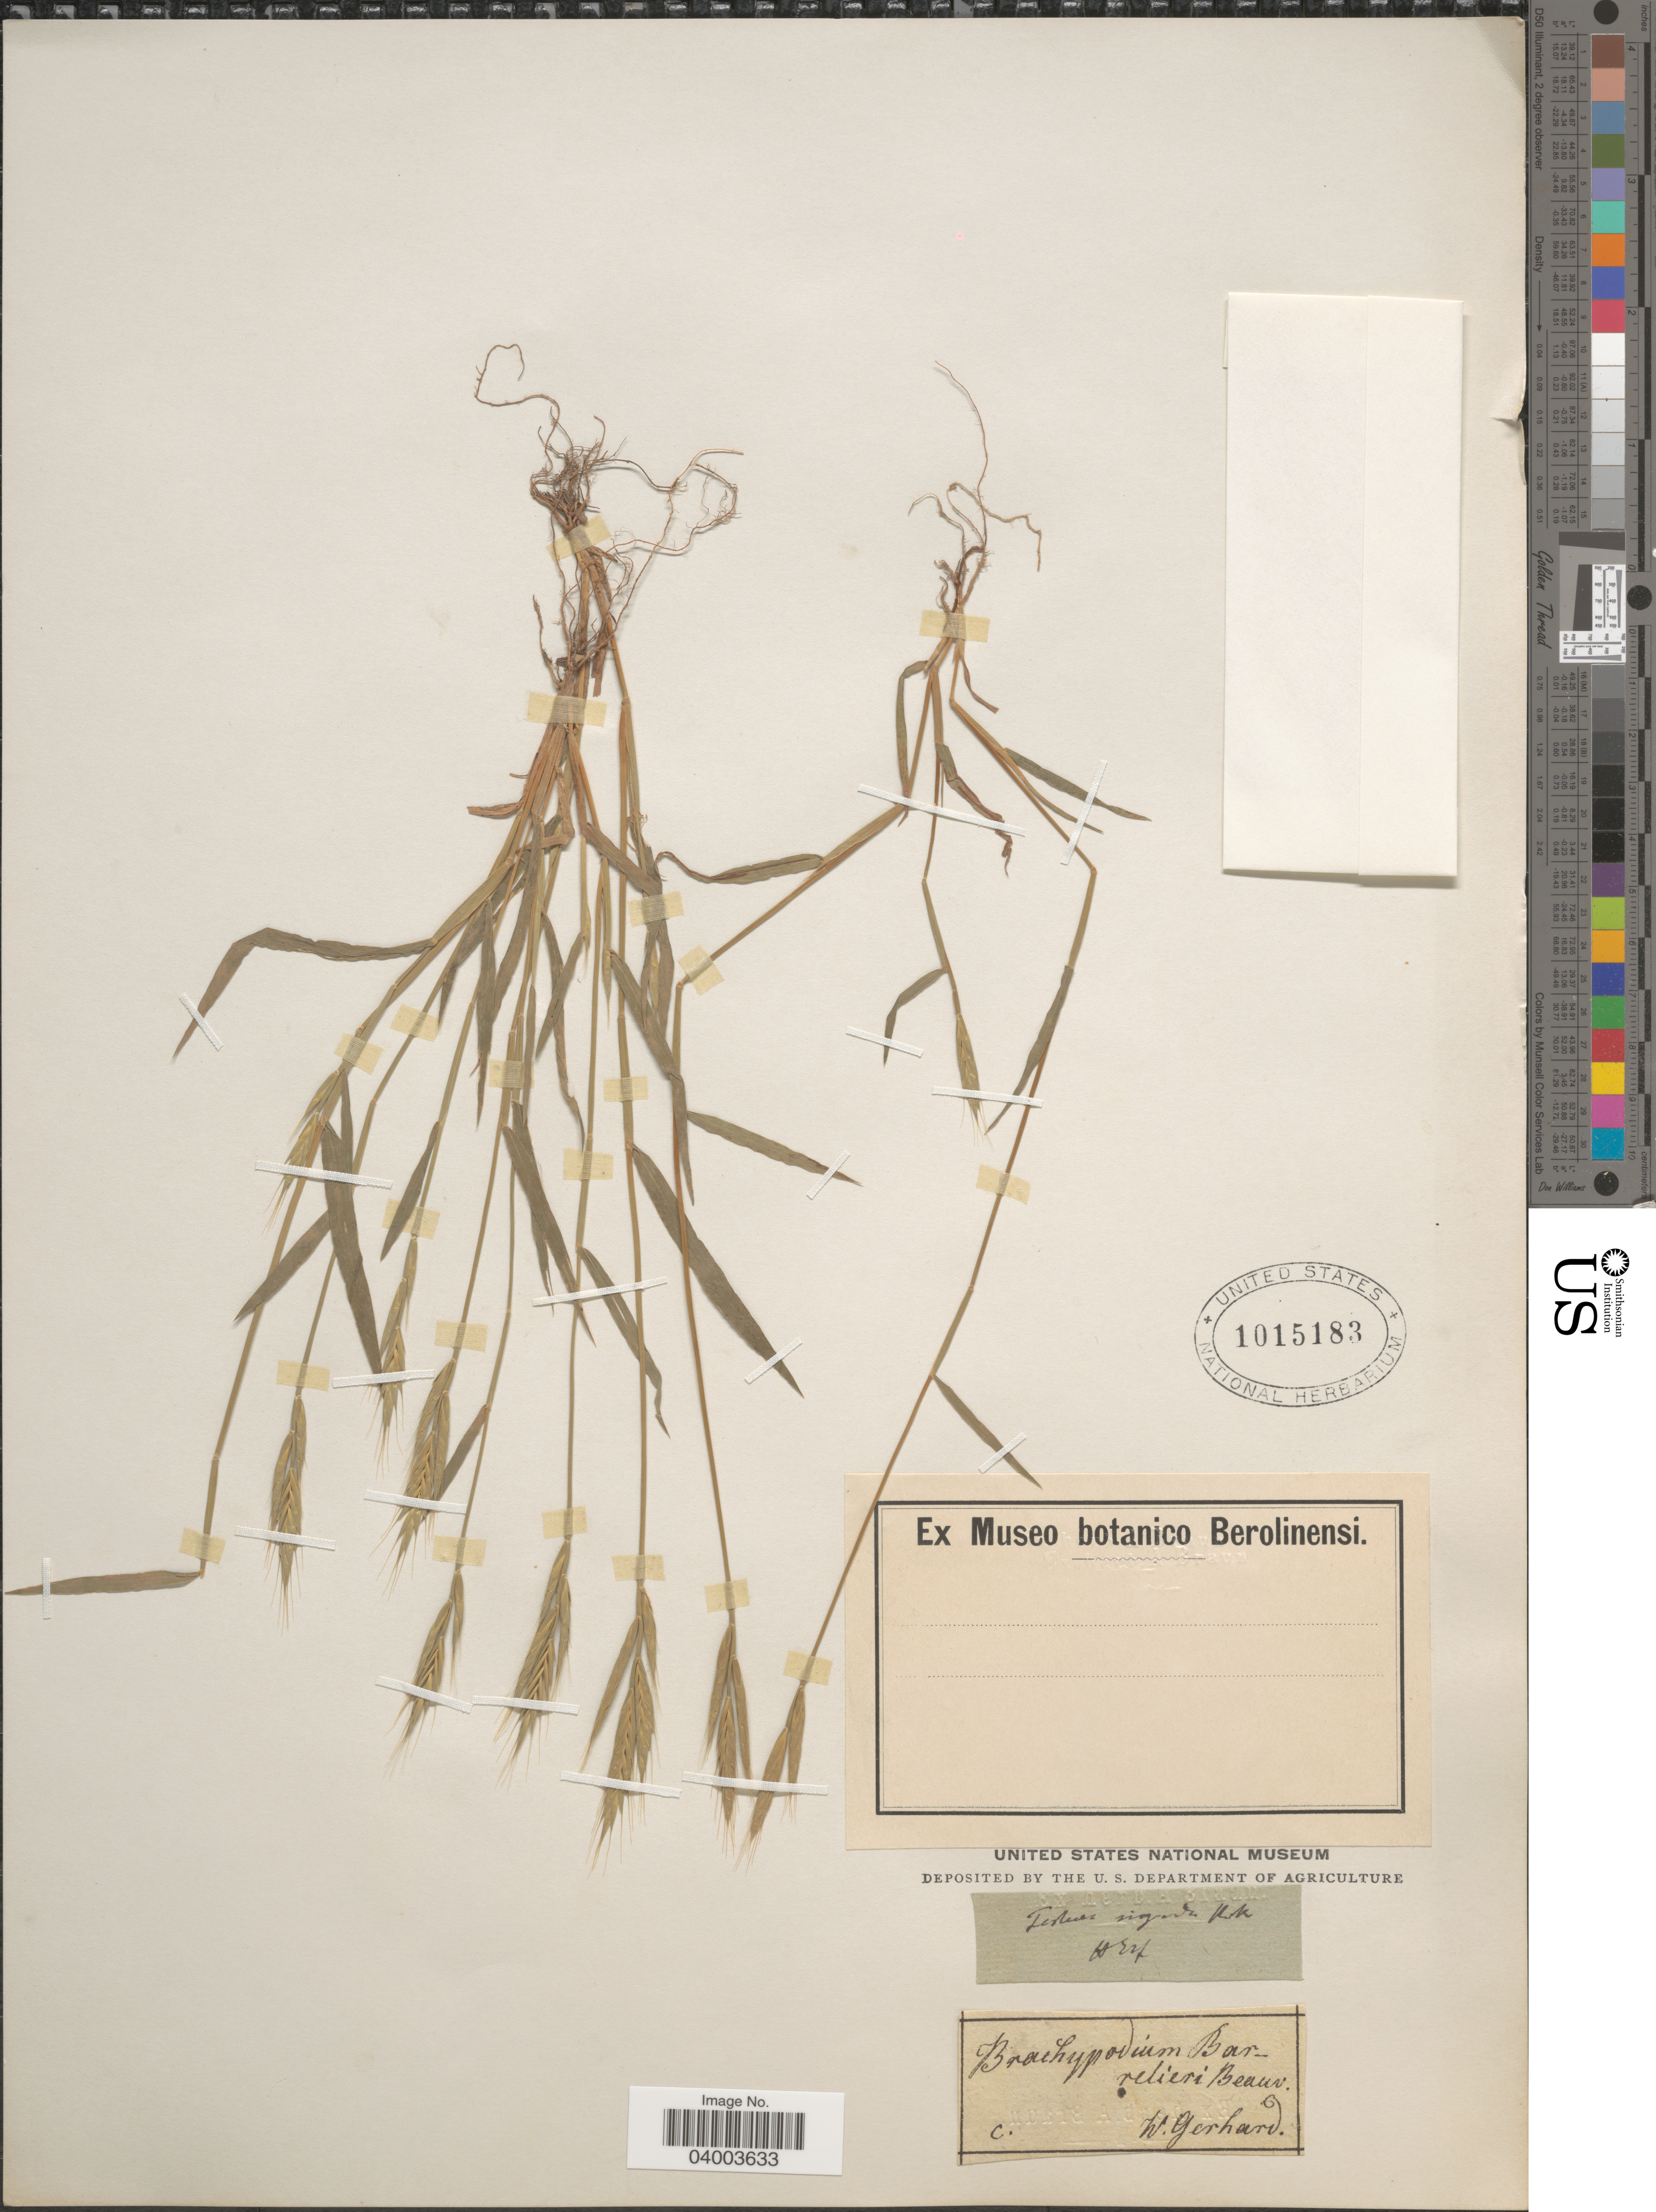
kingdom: Plantae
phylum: Tracheophyta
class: Liliopsida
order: Poales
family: Poaceae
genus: Brachypodium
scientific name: Brachypodium sp.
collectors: W. Gerhard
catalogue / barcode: US 1015183